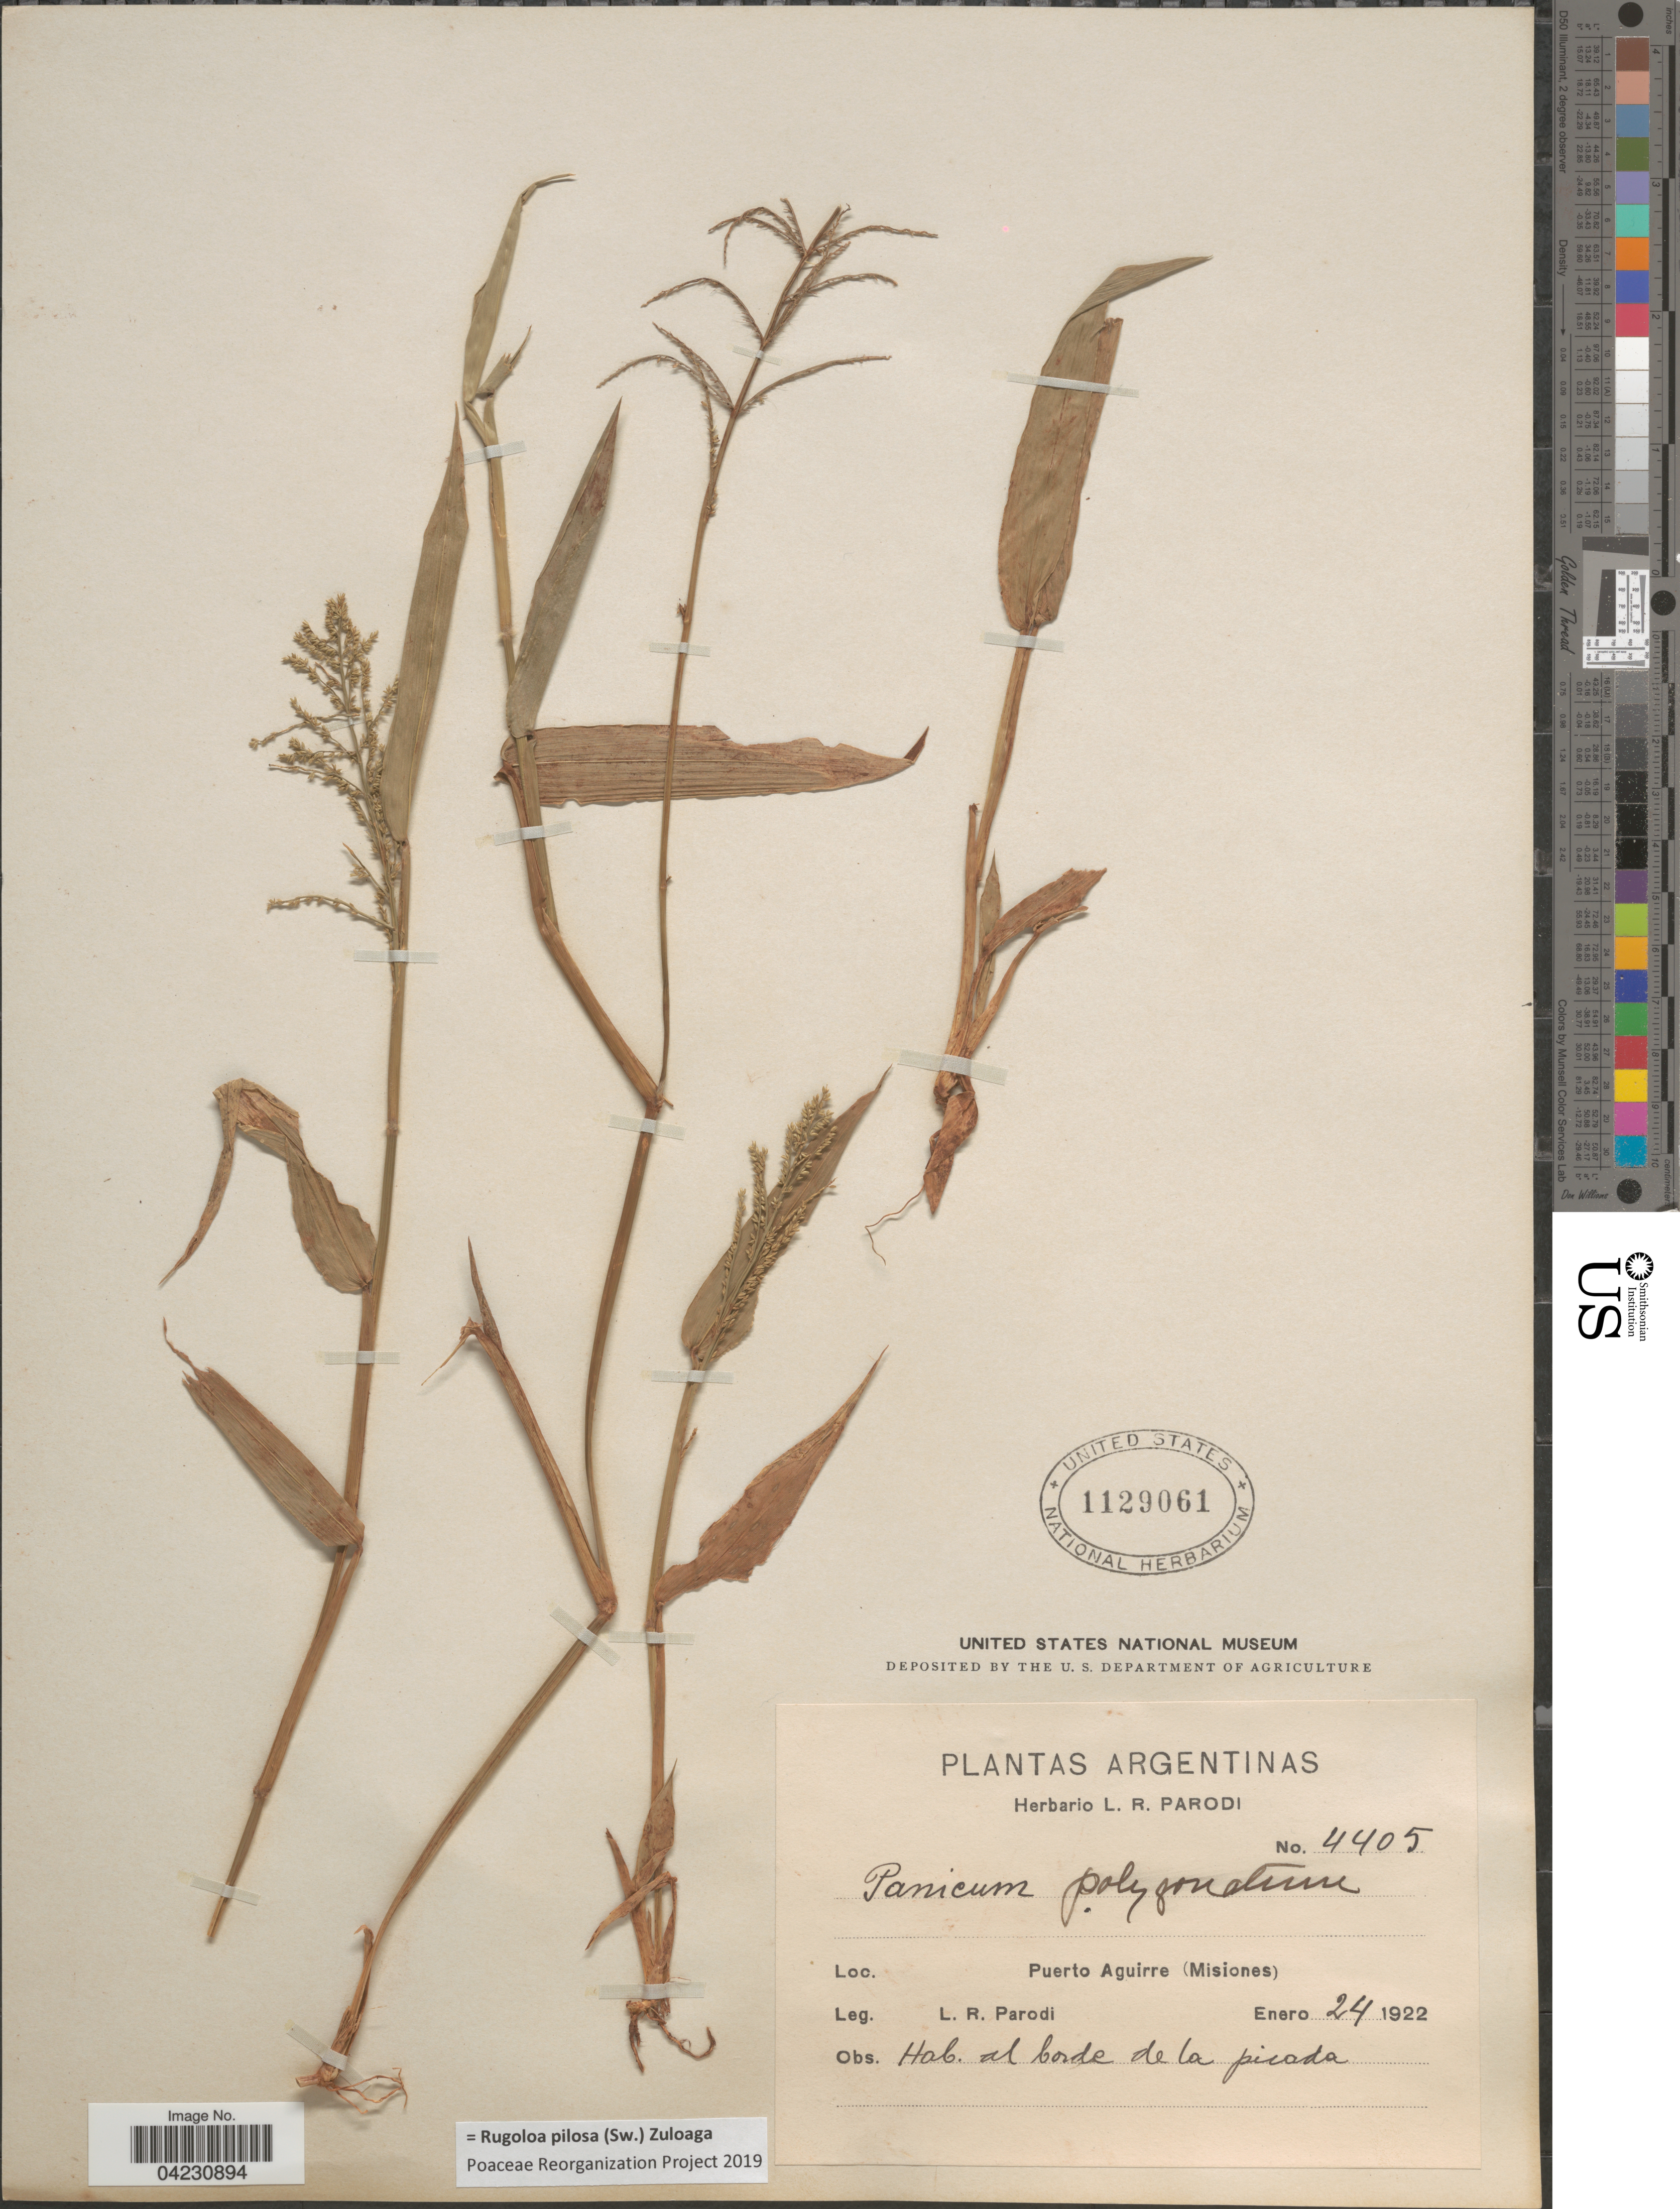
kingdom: Plantae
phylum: Tracheophyta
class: Liliopsida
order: Poales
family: Poaceae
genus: Rugoloa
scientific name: Rugoloa pilosa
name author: (Sw.) Zuloaga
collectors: L. R. Parodi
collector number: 4405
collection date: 1922-01-24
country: Argentina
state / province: Misiones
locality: Puerto Aguirre.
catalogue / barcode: US 1129061